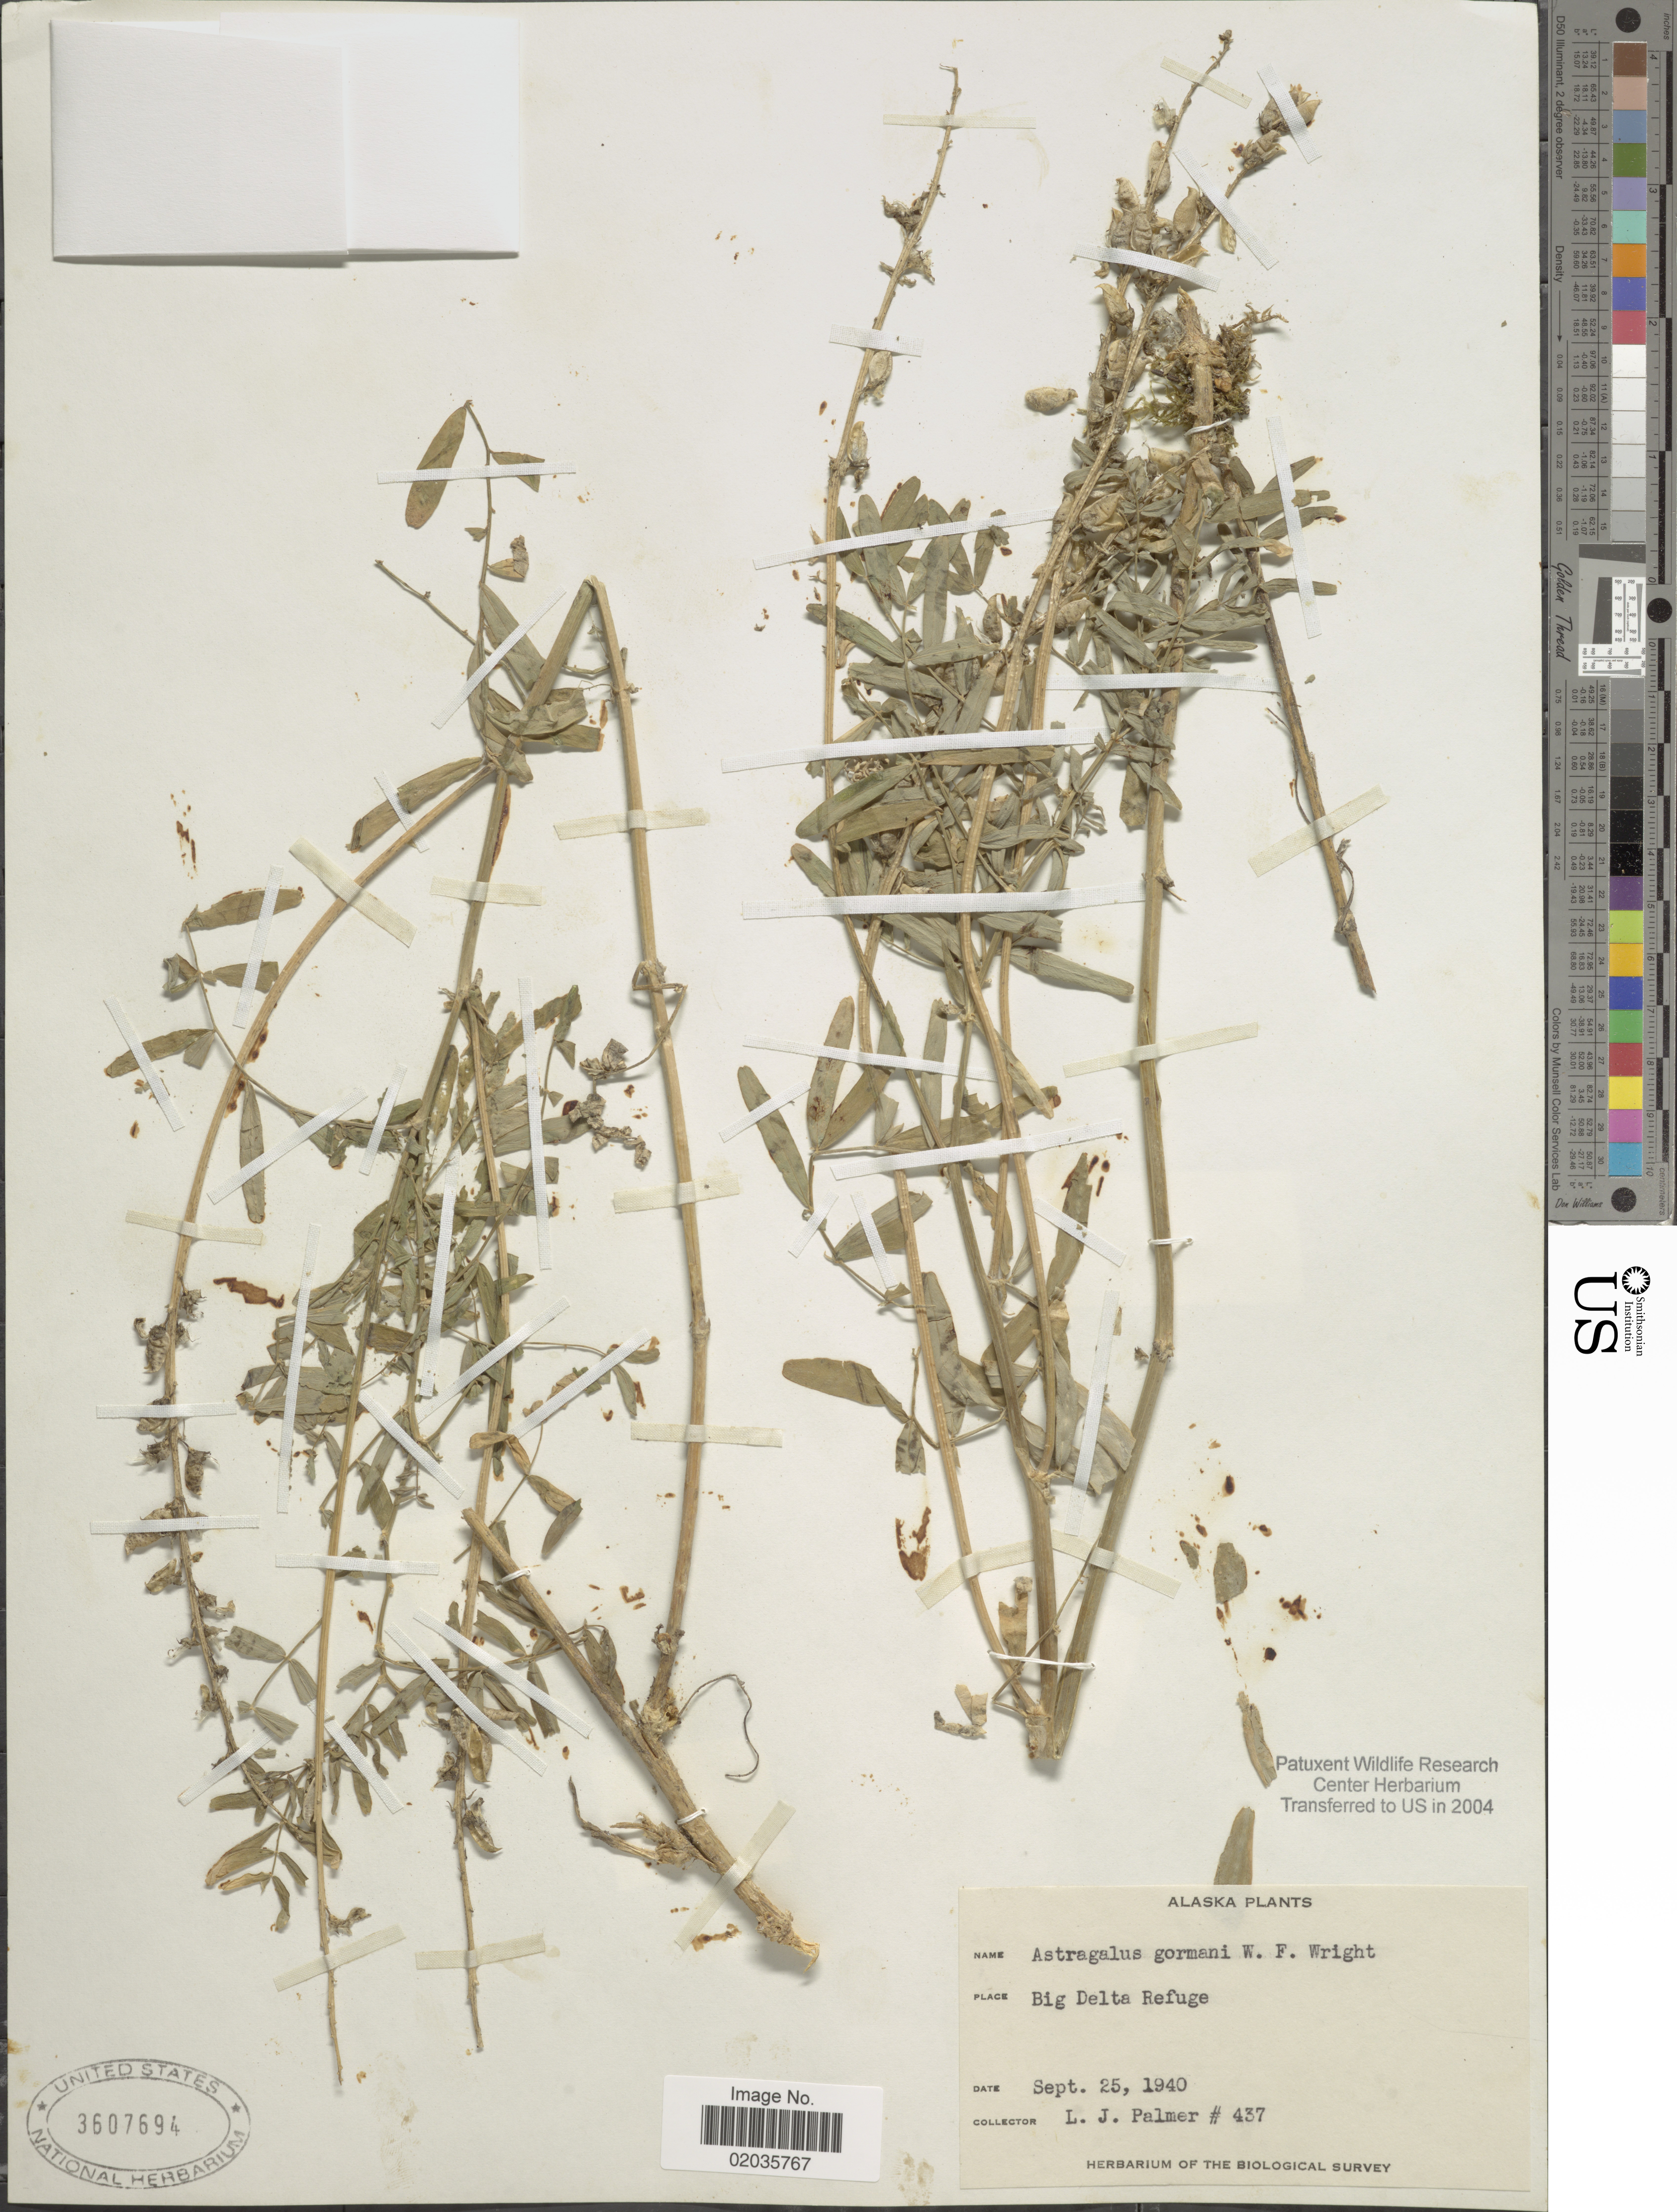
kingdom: Plantae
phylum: Tracheophyta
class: Magnoliopsida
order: Fabales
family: Fabaceae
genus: Astragalus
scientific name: Astragalus williamsii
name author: Rydb.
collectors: L. J. Palmer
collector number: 437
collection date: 1940-09-25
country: United States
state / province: Alaska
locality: Big Delta Refuge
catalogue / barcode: US 3607694